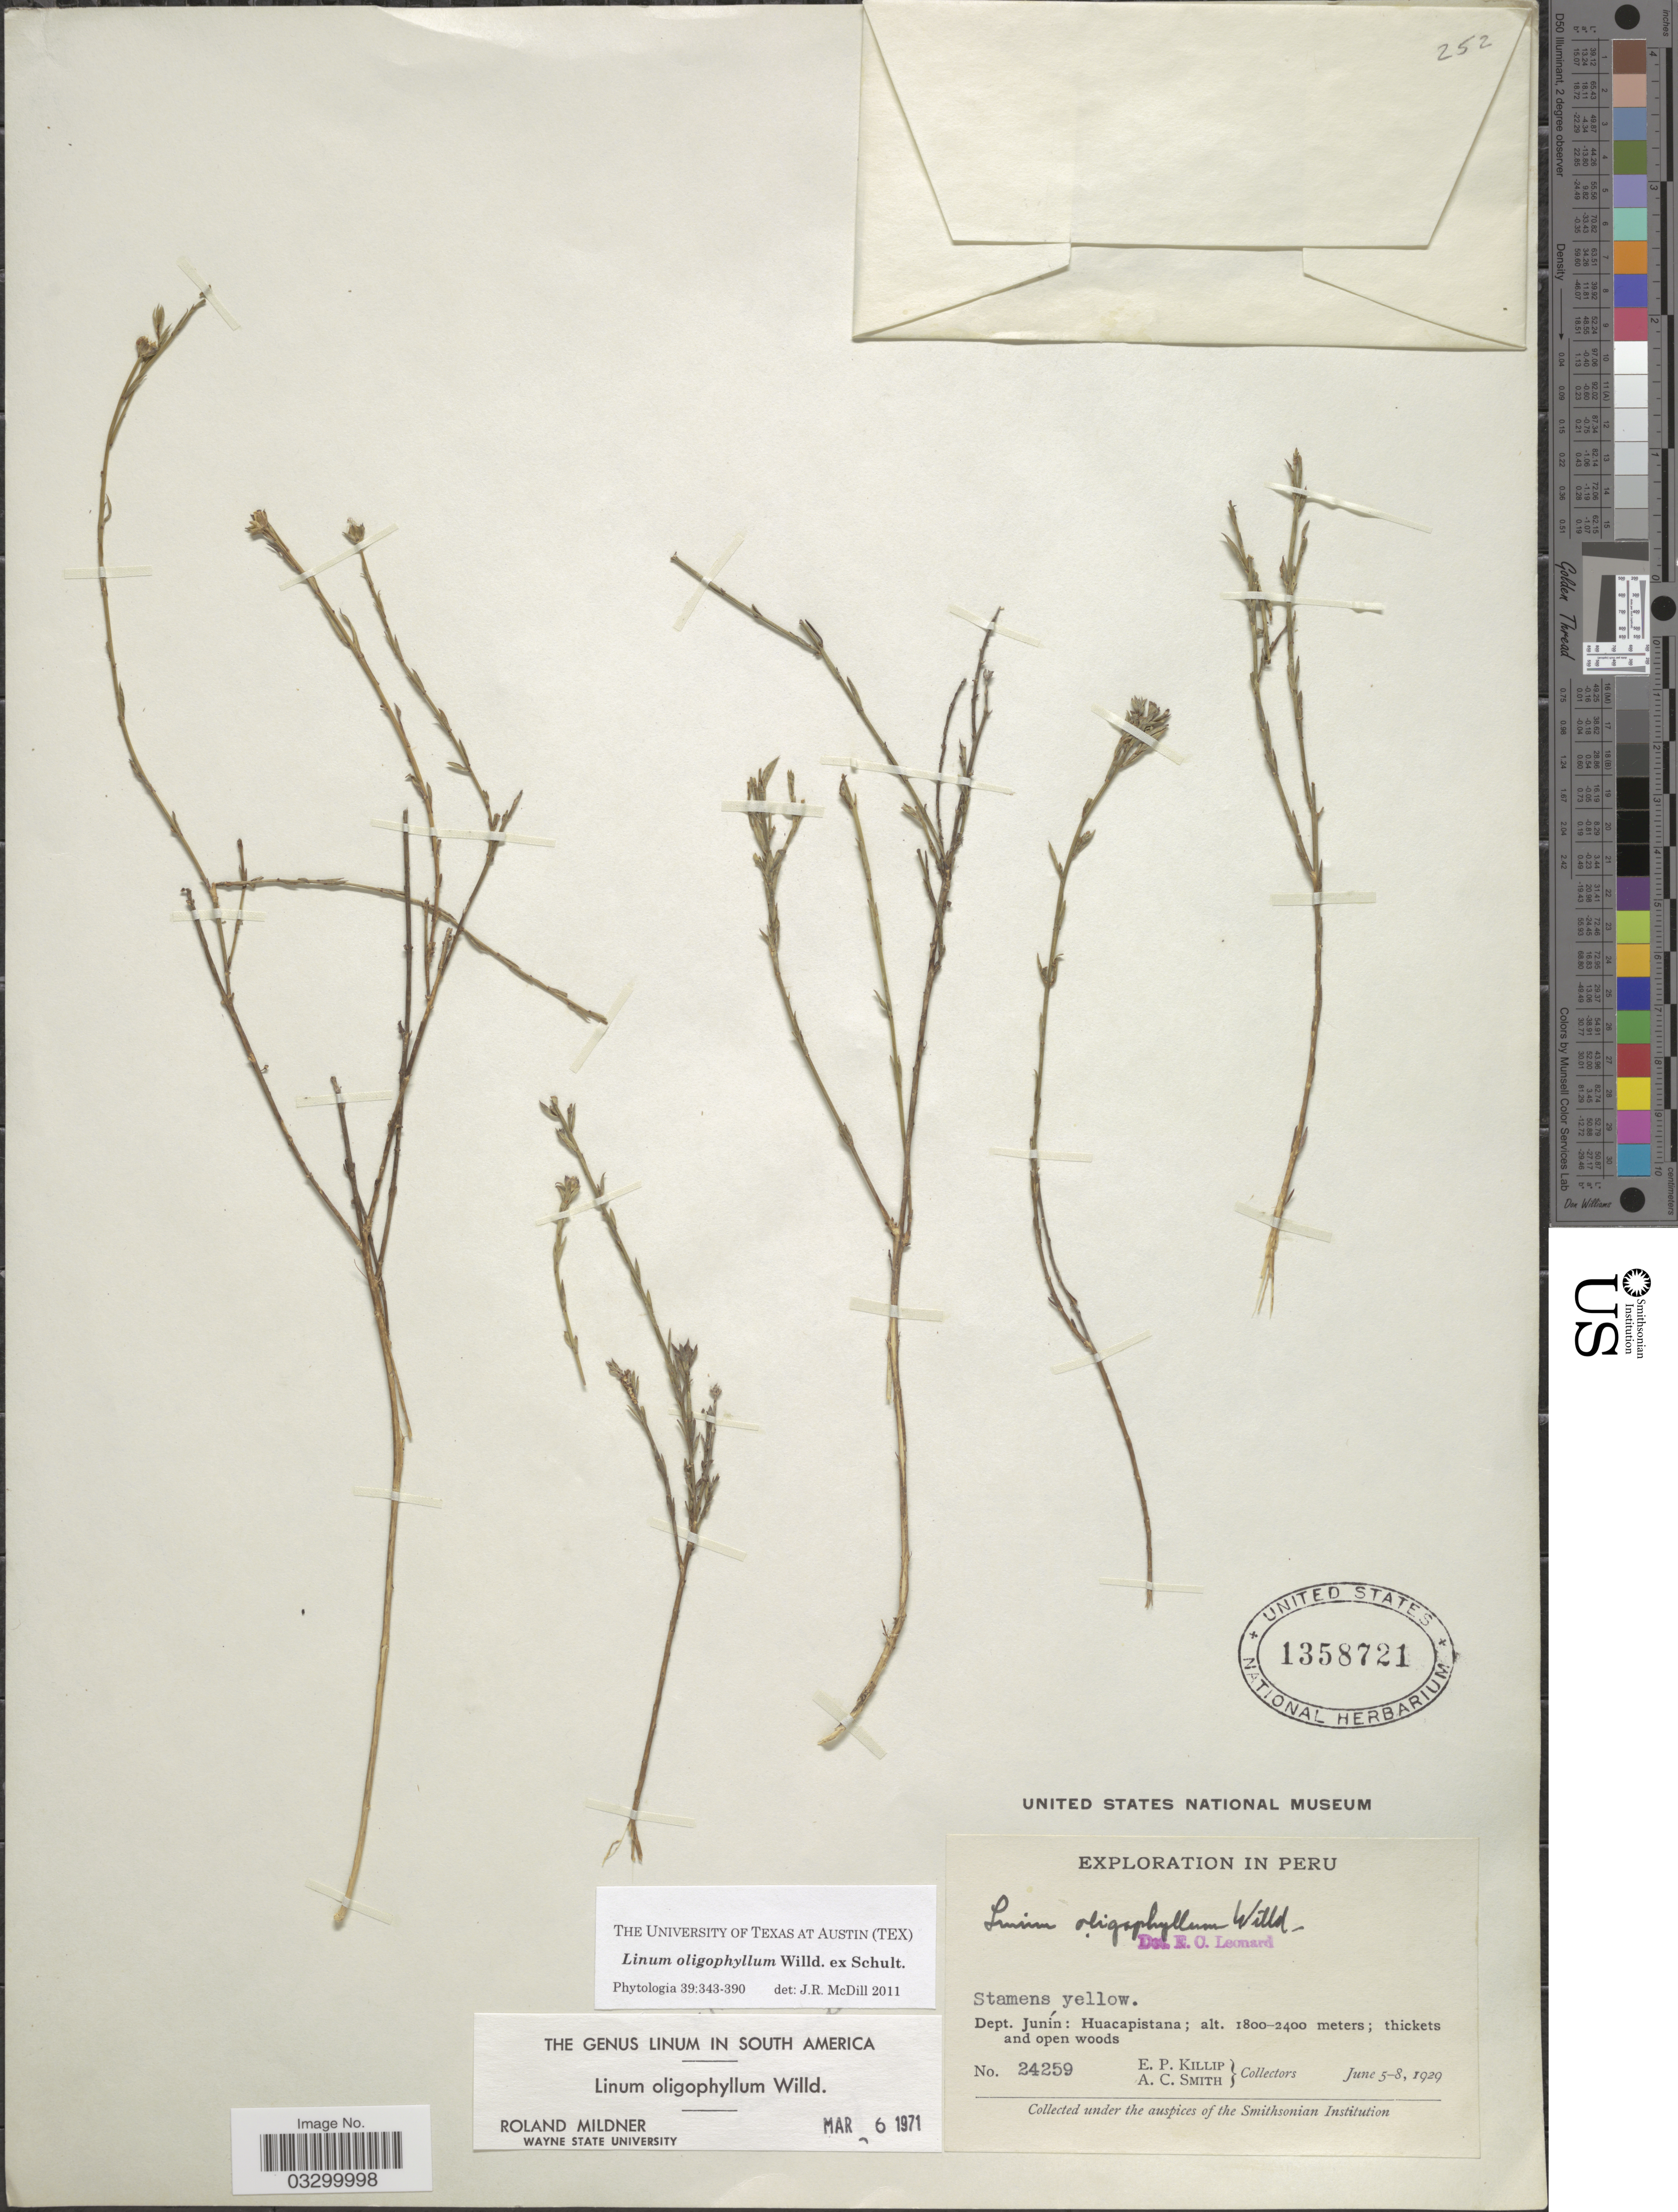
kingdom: Plantae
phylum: Tracheophyta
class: Magnoliopsida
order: Malpighiales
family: Linaceae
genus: Linum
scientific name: Linum oligophyllum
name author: Willd. ex Schult.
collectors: E. P. Killip & A. C. Smith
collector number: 24259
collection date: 1929-06-05/1929-06-08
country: Peru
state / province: Junín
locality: Dept. Junín: Huacapistana.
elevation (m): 1800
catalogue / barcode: US 1358721